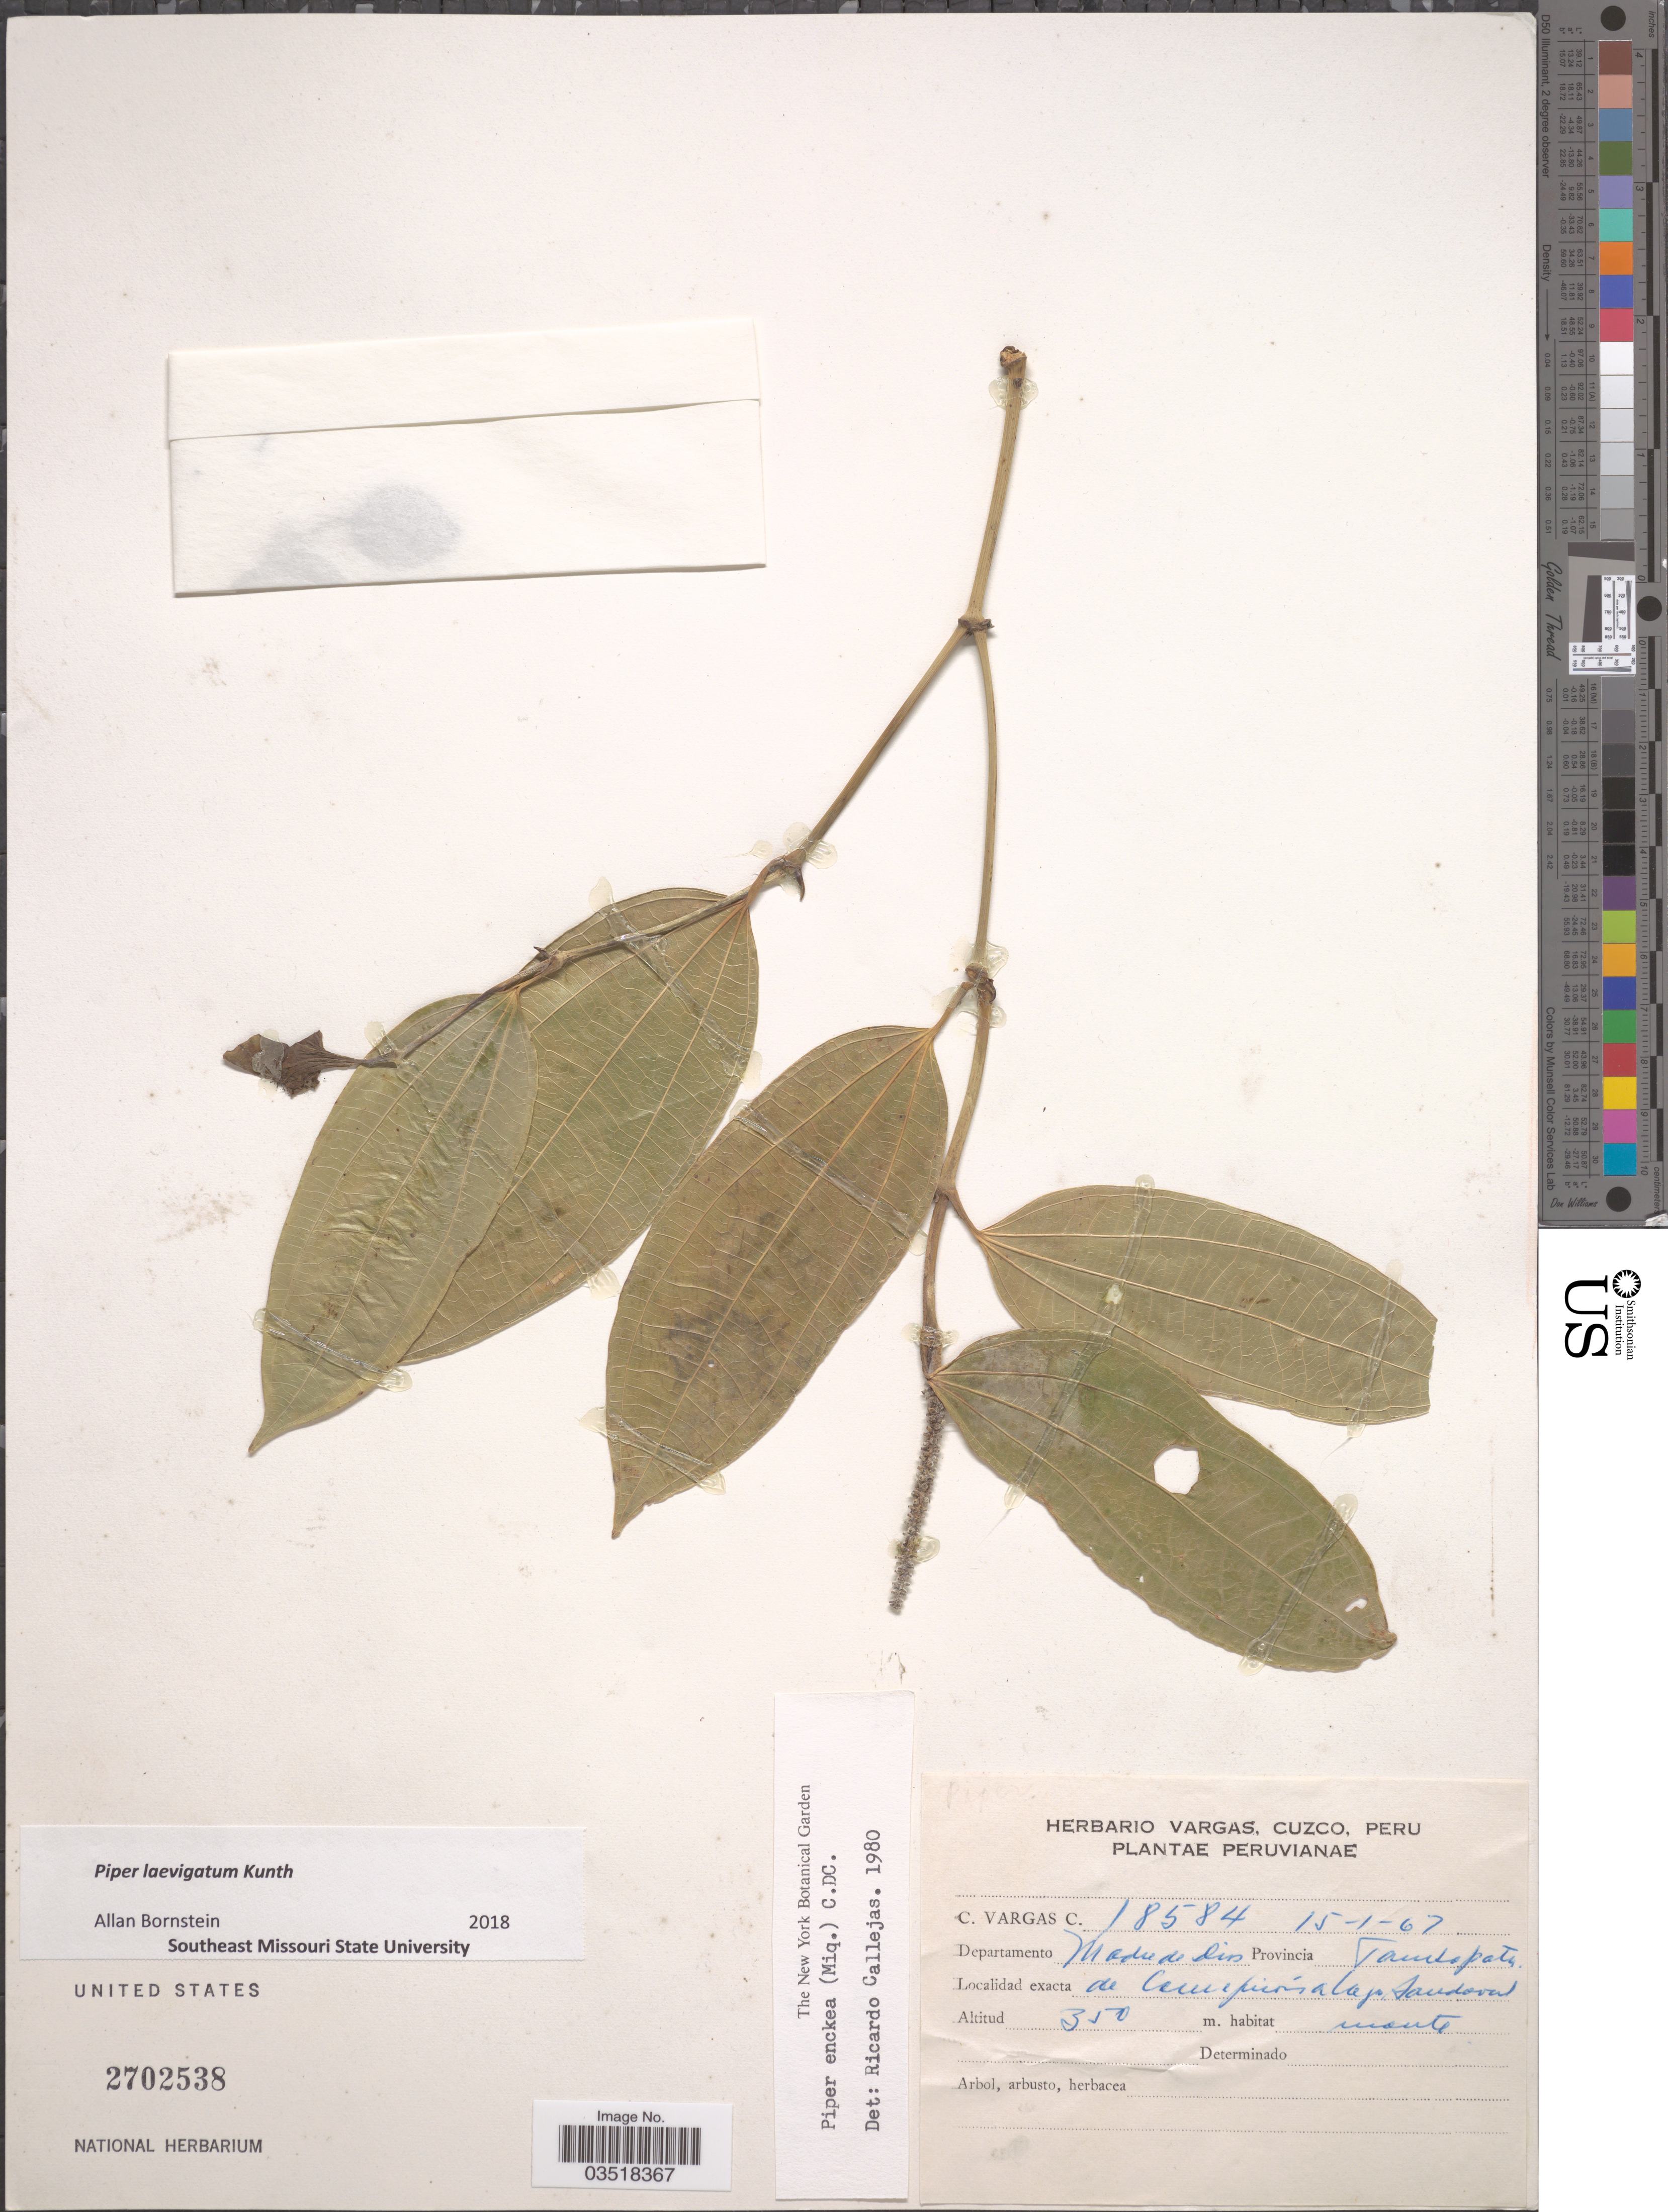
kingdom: Plantae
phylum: Tracheophyta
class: Magnoliopsida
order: Piperales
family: Piperaceae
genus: Piper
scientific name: Piper laevigatum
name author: Kunth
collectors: C. Vargas Calderón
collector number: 18584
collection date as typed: Transcribed d/m/y: 15/1/67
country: Peru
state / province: Madre de Dios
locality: De Concepción a lago Sandoval, Provincia Tambopata, Departamento Madre de Dios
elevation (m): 350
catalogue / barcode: US 2702538